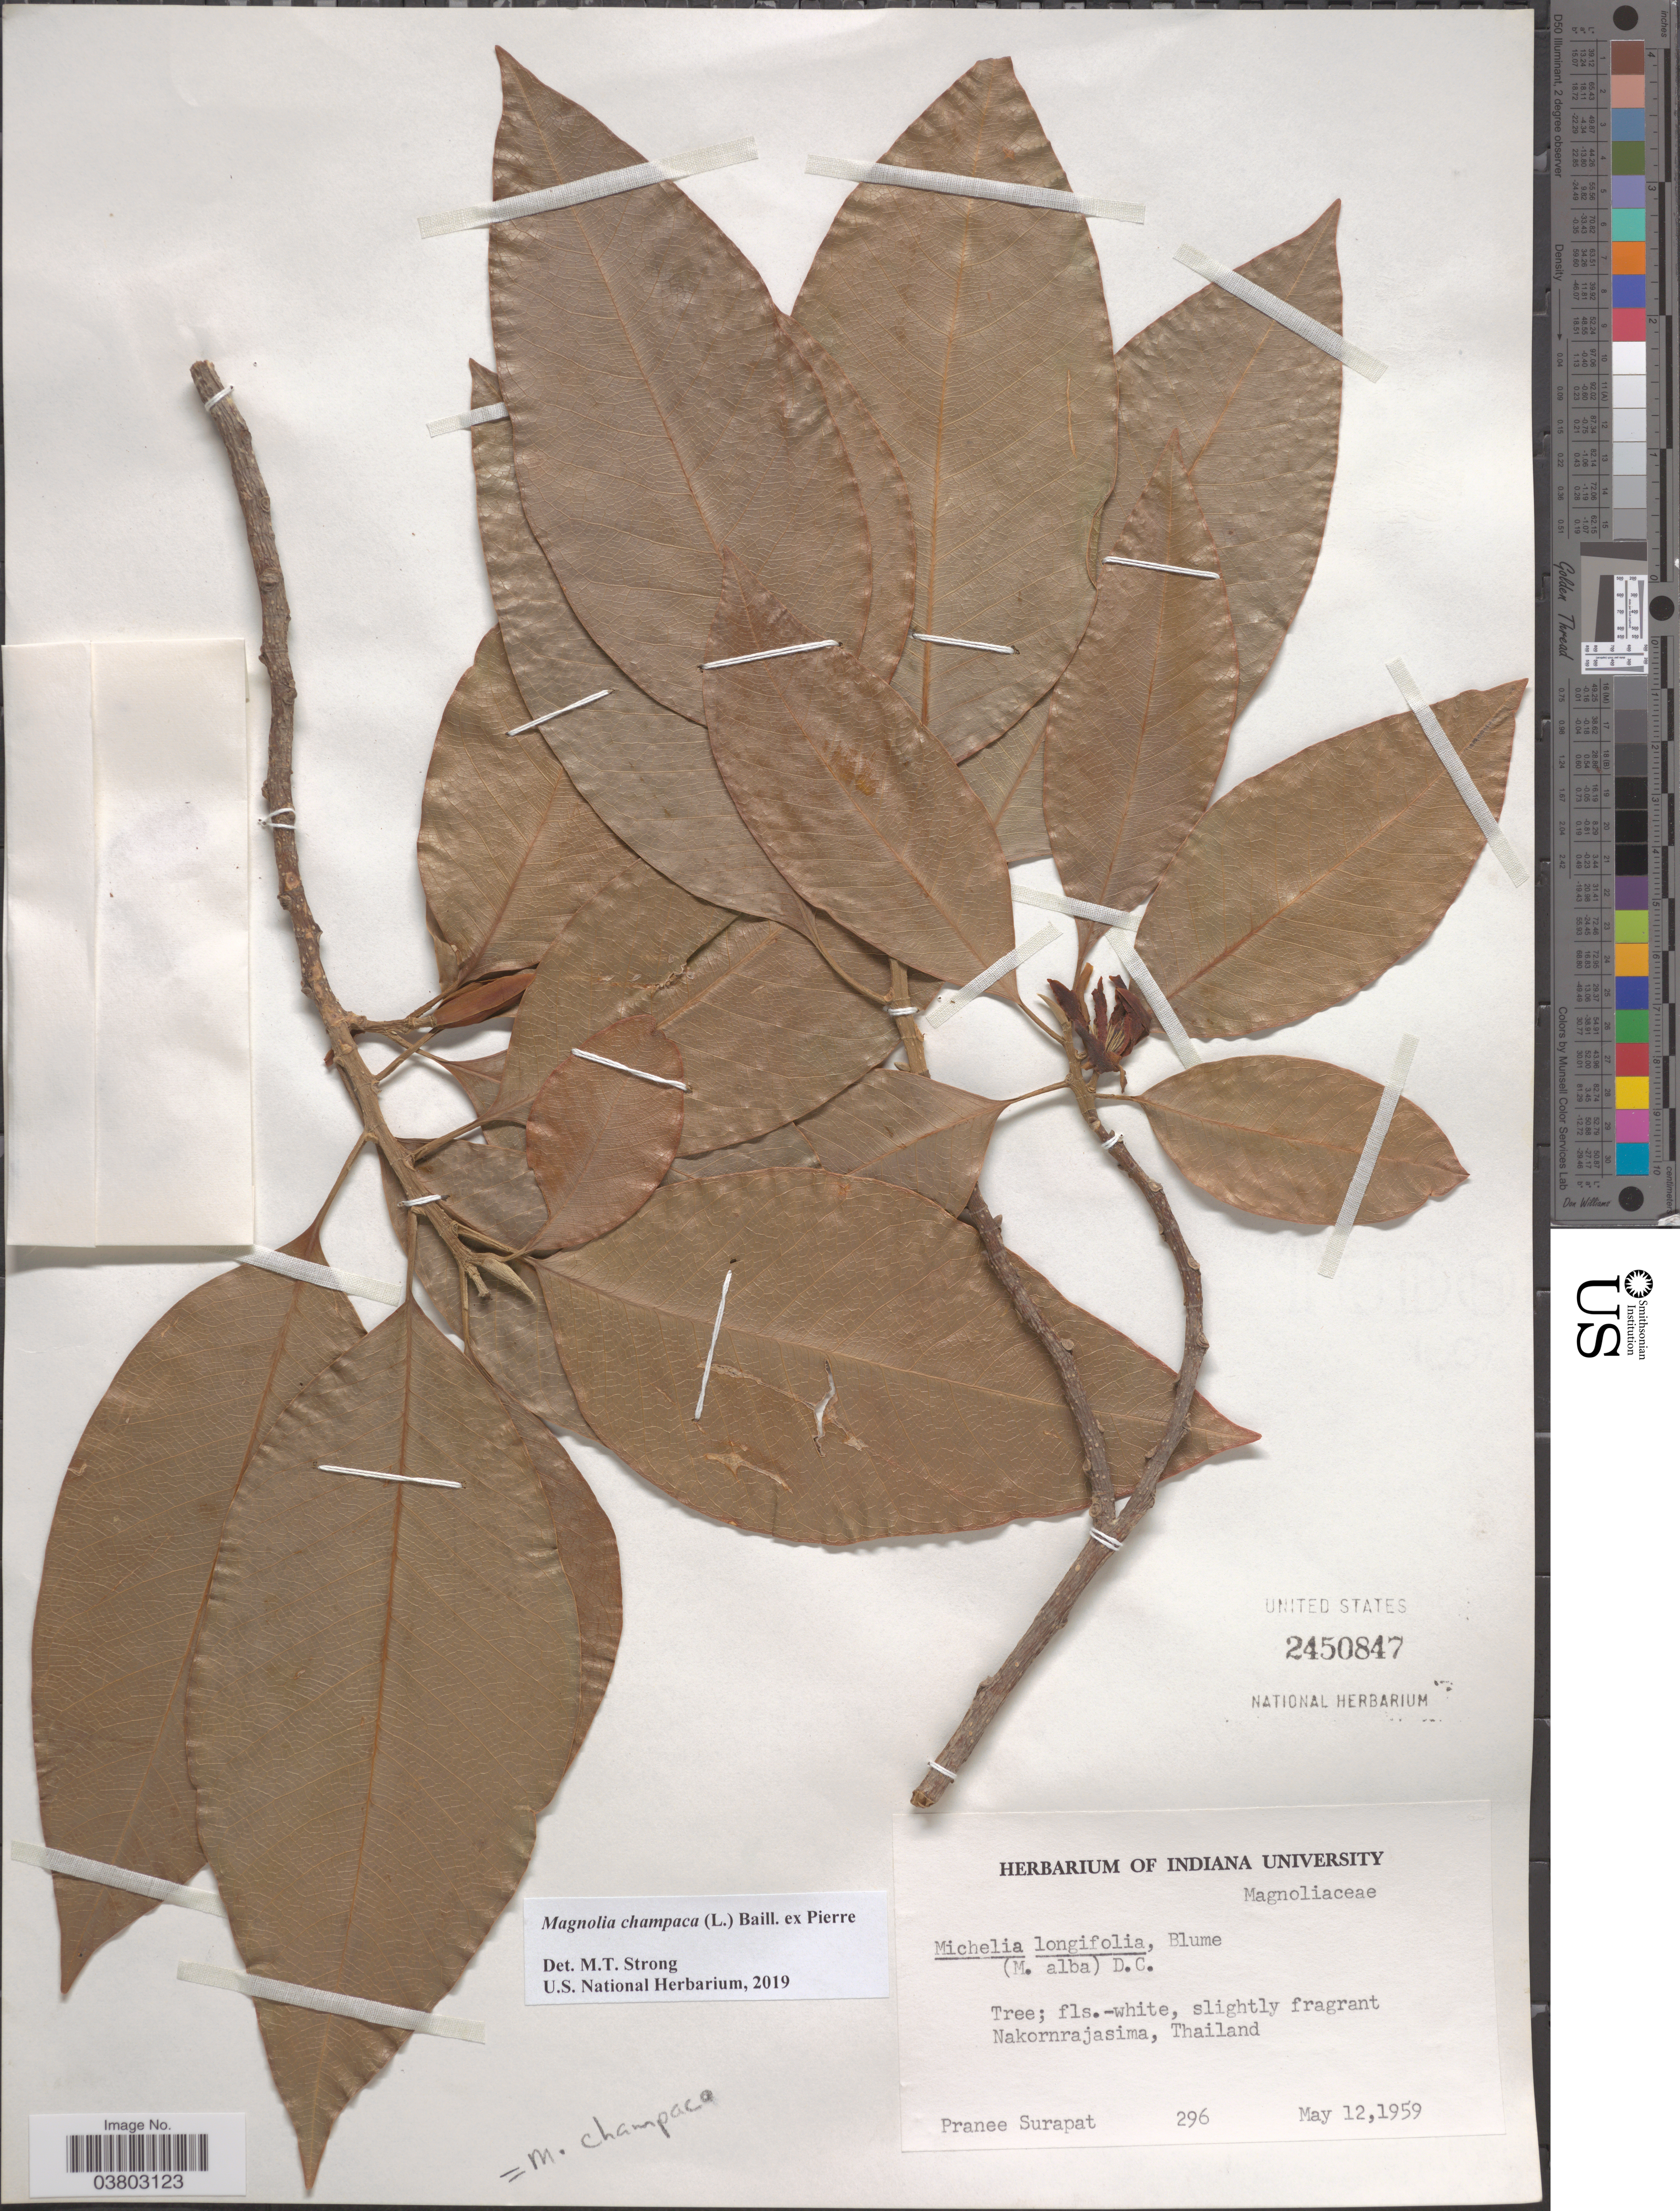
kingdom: Plantae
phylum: Tracheophyta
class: Magnoliopsida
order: Magnoliales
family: Magnoliaceae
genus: Magnolia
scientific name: Magnolia champaca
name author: (L.) Baill. ex Pierre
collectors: P. Surapat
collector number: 296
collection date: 1959-05-12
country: Thailand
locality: Nakornrajasima.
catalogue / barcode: US 2450847